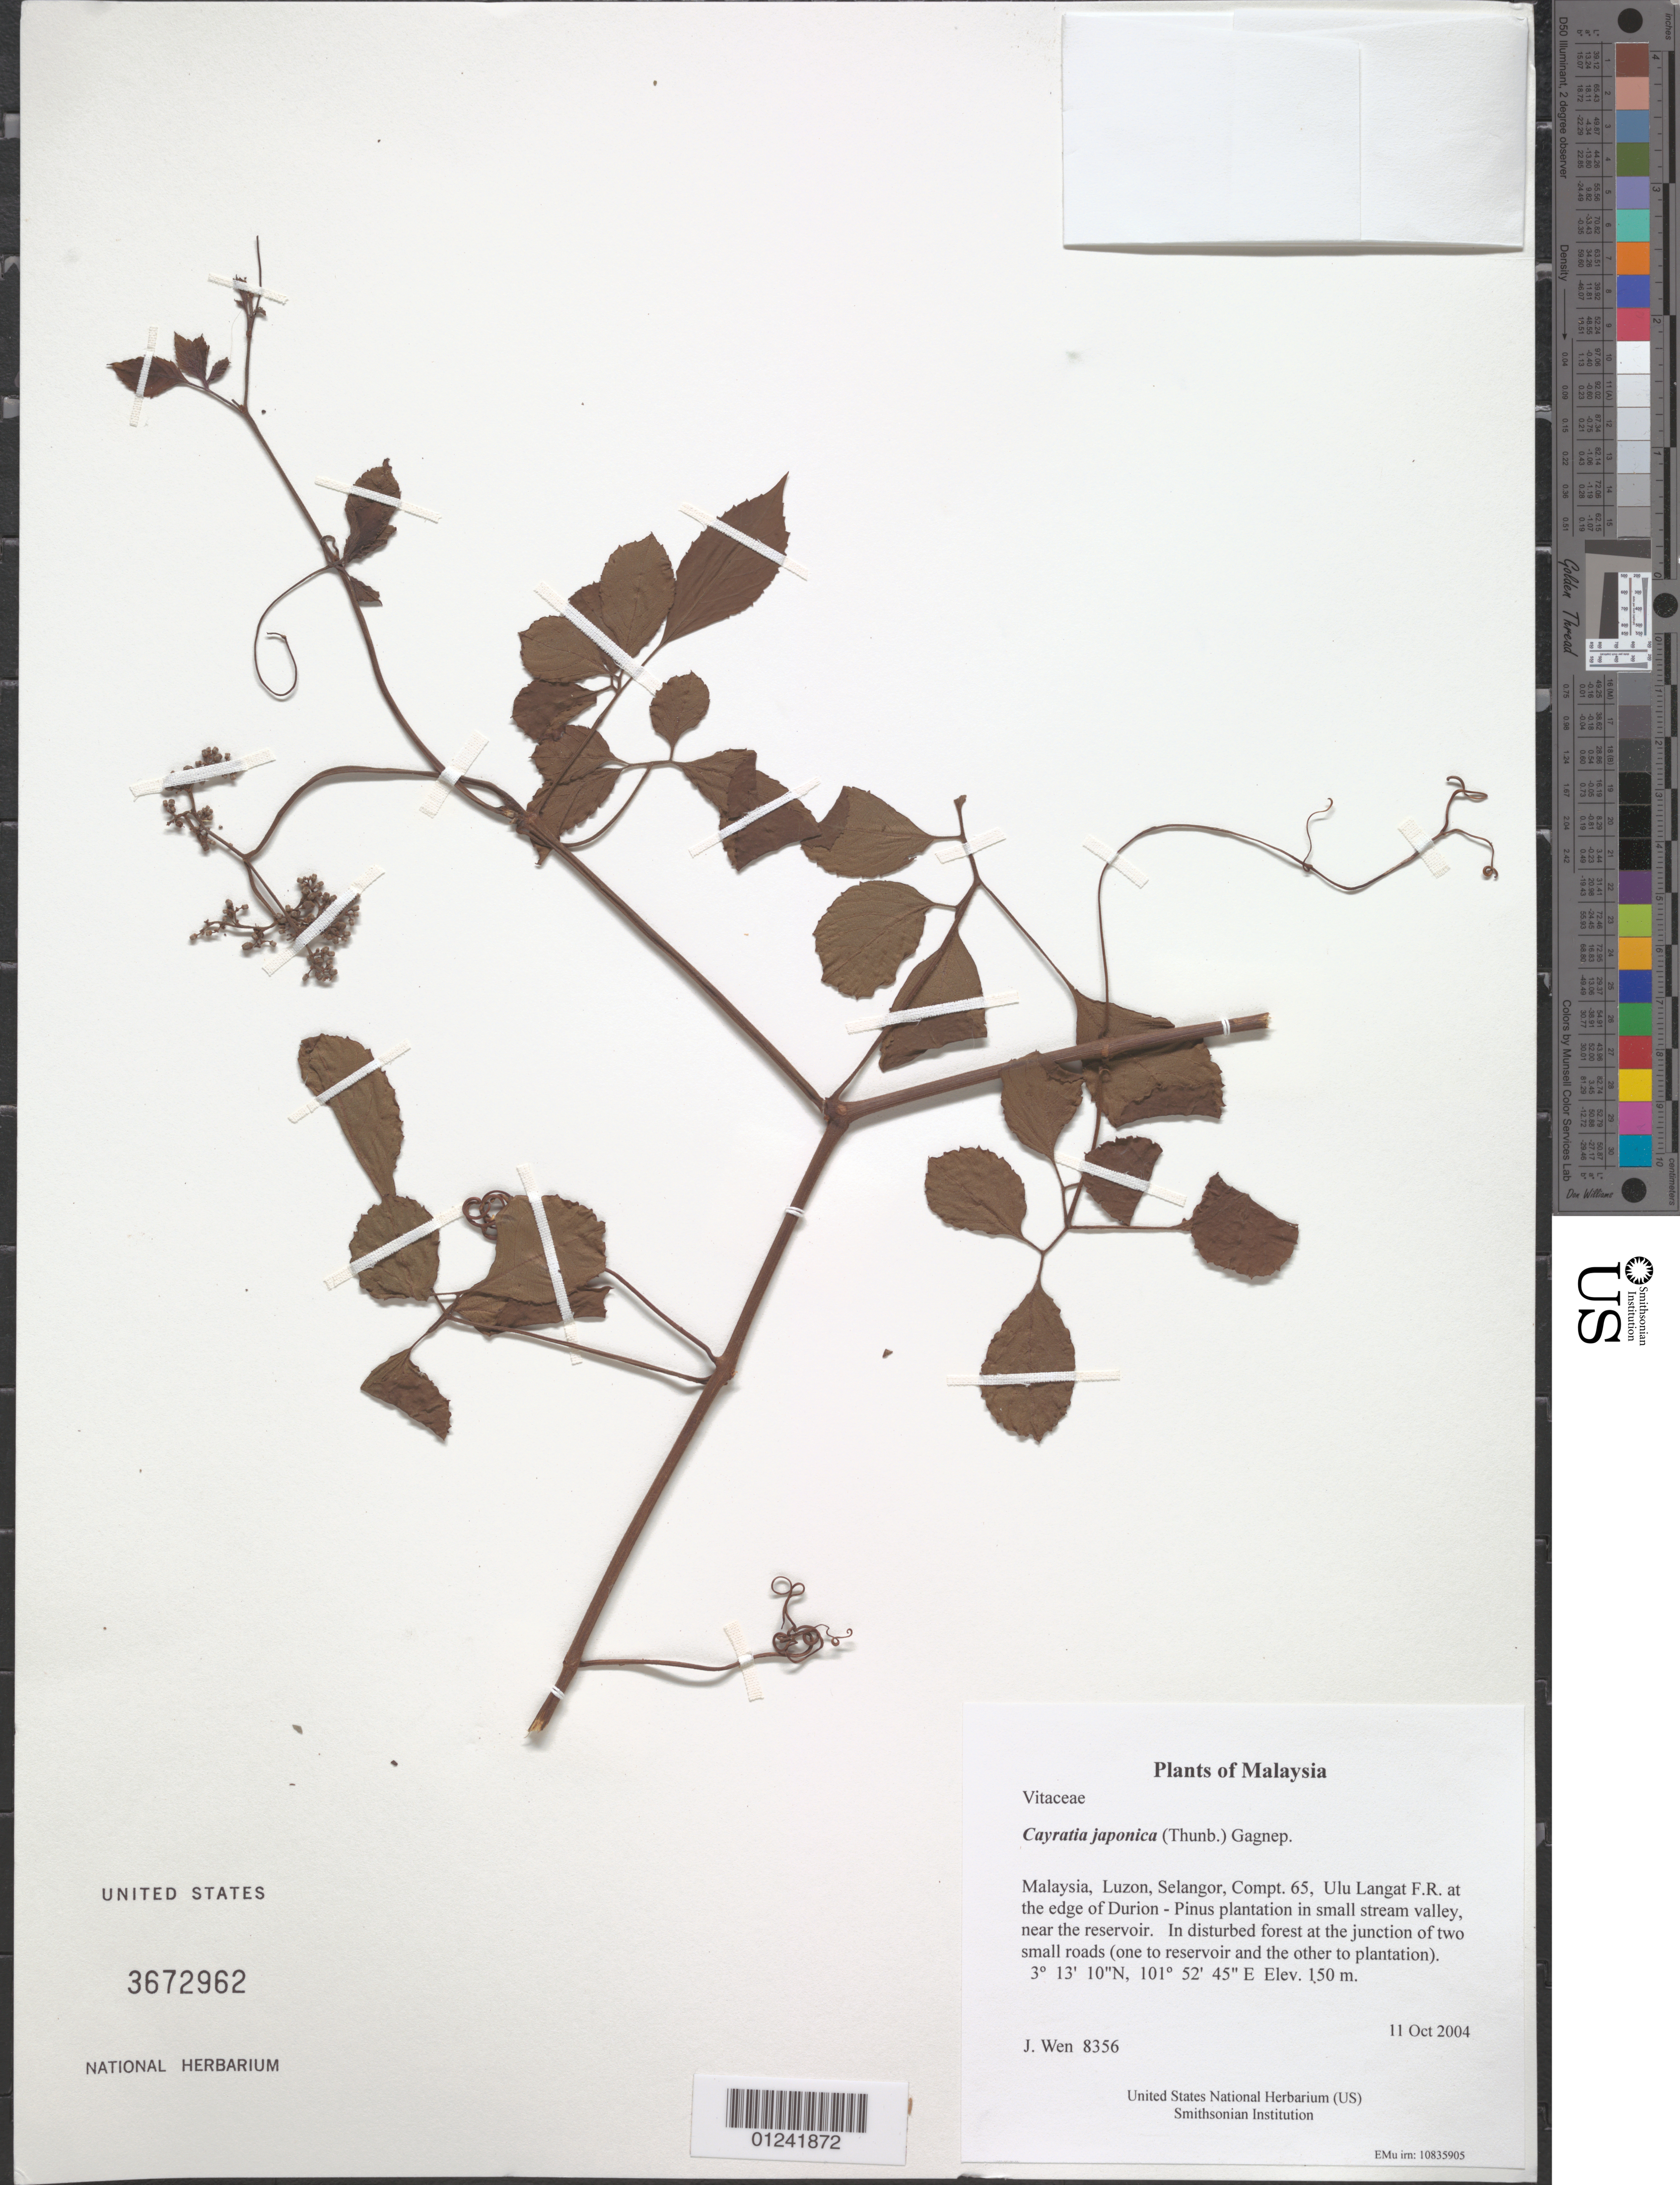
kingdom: Plantae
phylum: Tracheophyta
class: Magnoliopsida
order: Vitales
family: Vitaceae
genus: Causonis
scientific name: Causonis japonica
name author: (Thunb.) Raf.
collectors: J. Wen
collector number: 8356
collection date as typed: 11 Oct 2004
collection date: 2004-10-11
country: Malaysia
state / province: Selangor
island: Luzon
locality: Compt. 65, Ulu Langat F.R. at the edge of Durion - Pinus plantation in small stream valley, near the reservoir. In disturbed forest at the junction of two small roads (one to reservoir and the other to plantation).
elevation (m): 150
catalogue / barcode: US 3672962